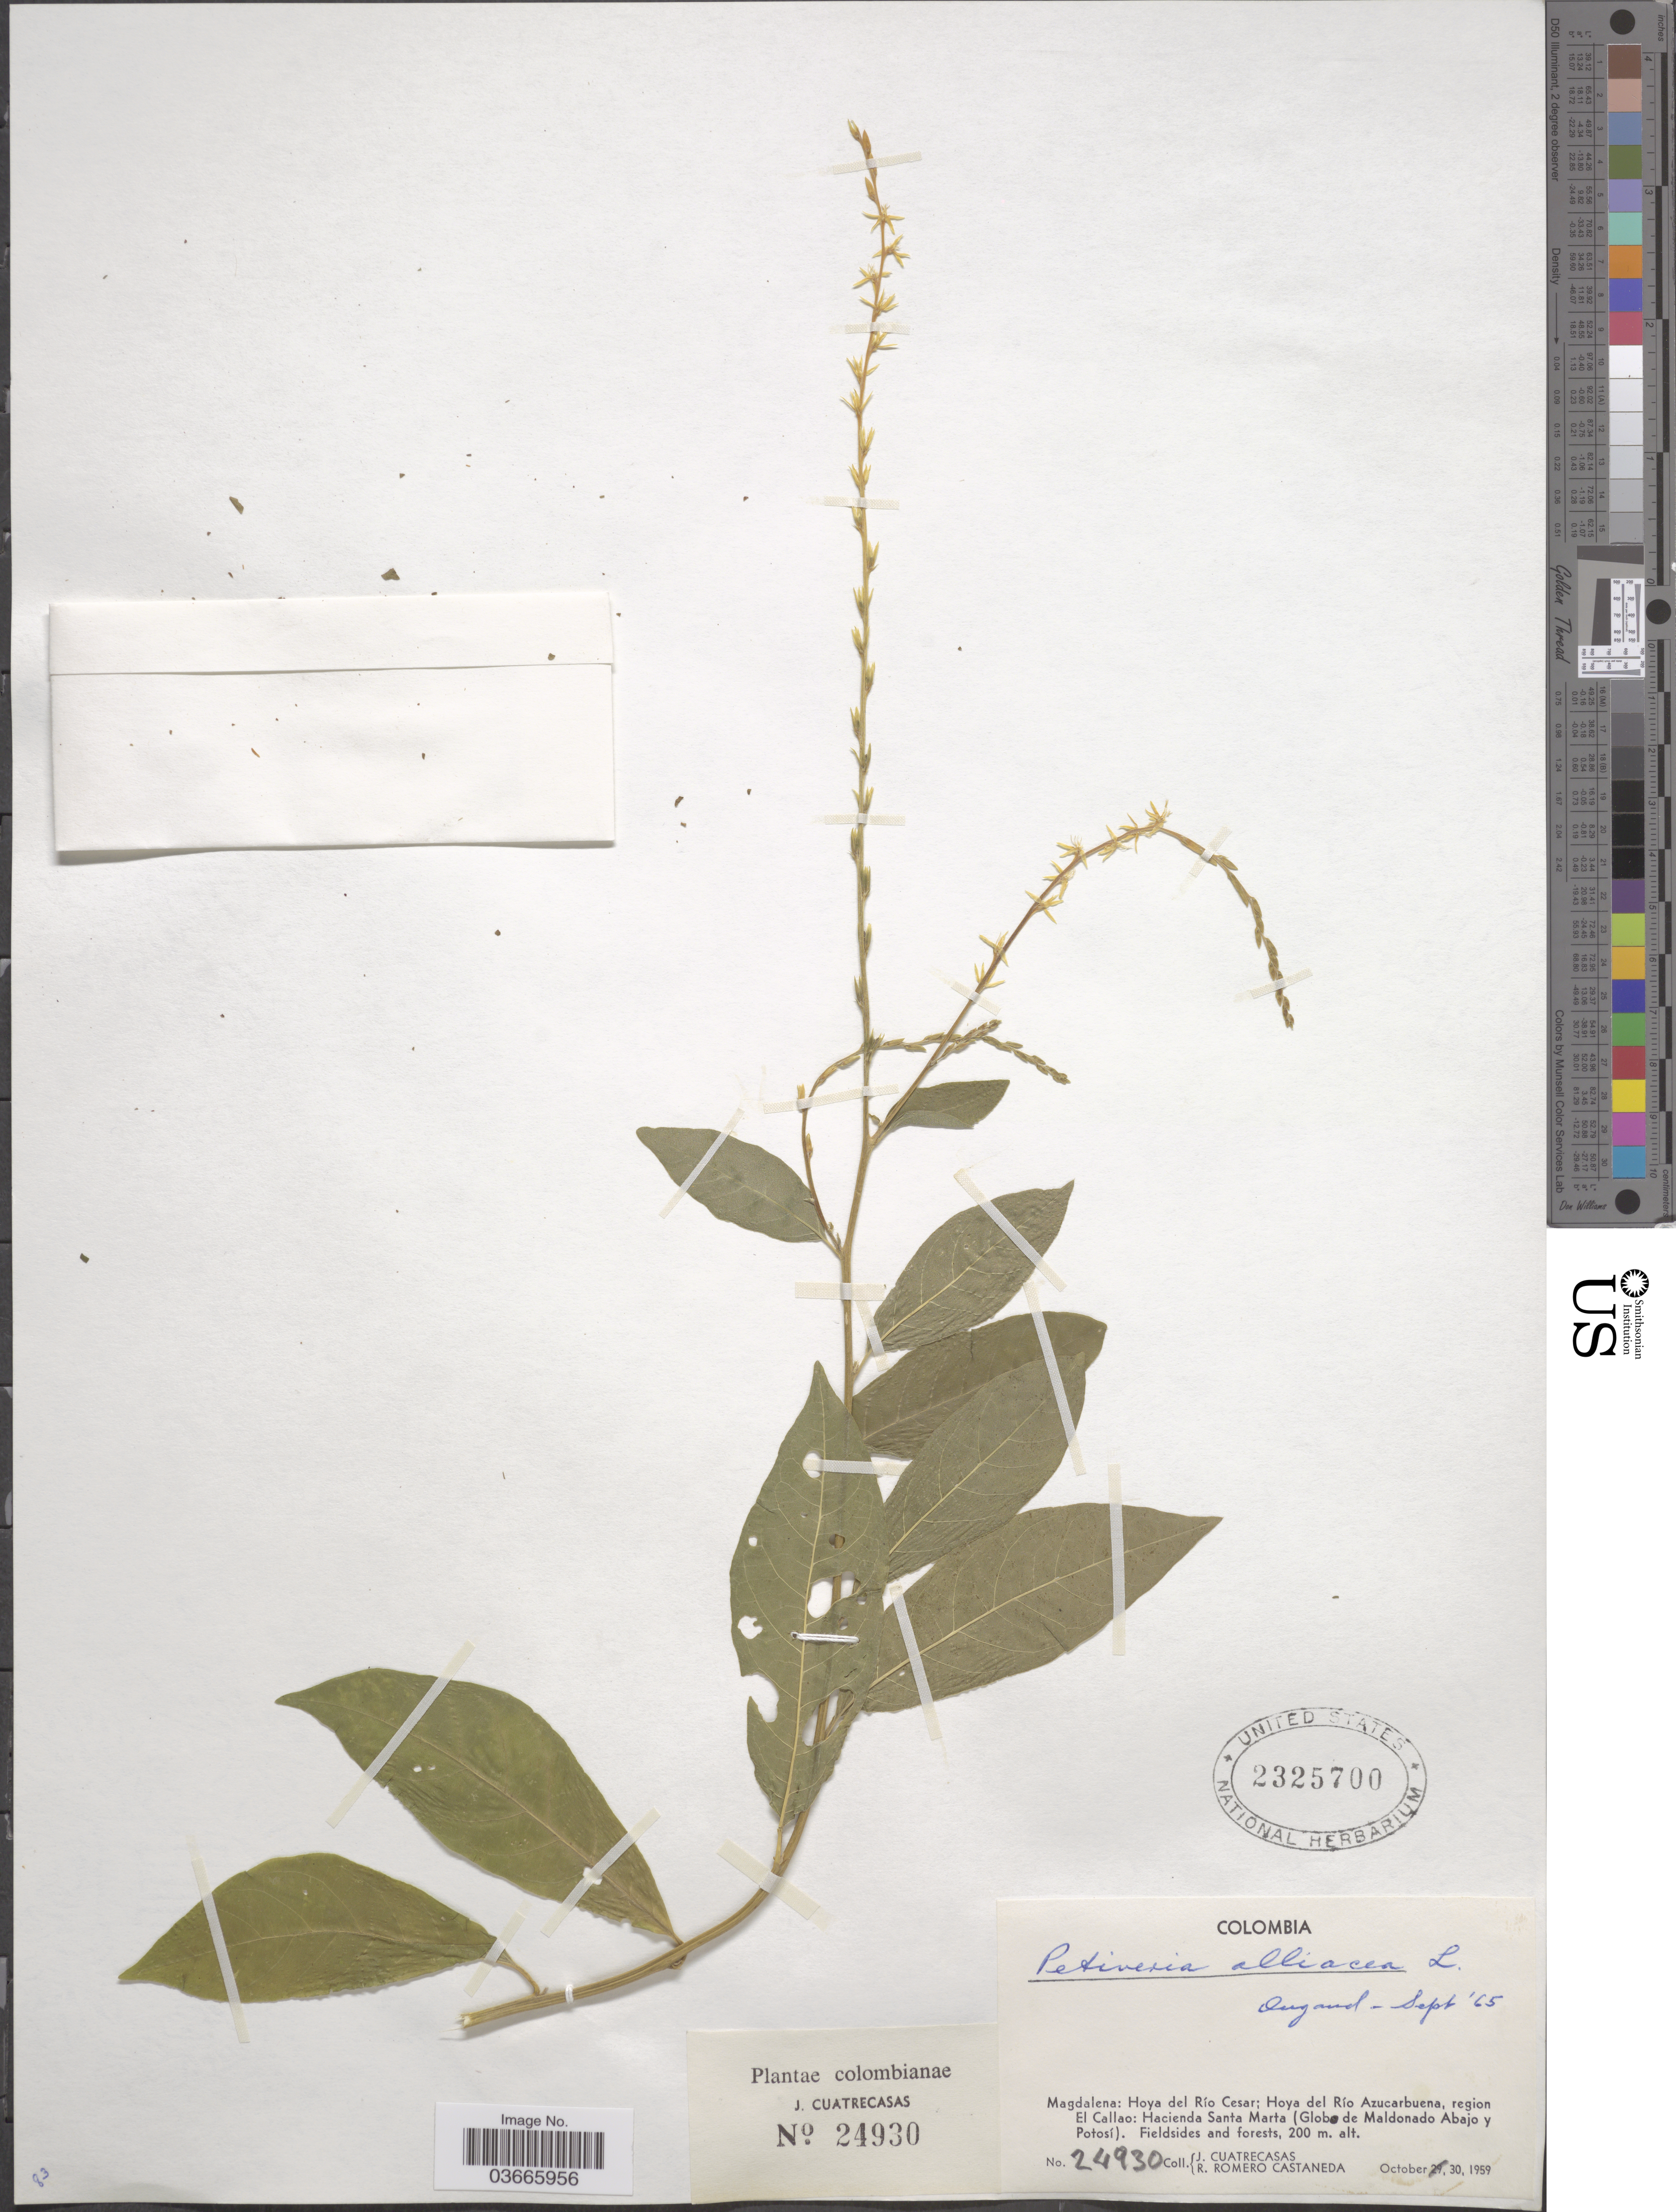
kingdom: Plantae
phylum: Tracheophyta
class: Magnoliopsida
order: Caryophyllales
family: Phytolaccaceae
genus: Petiveria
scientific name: Petiveria alliacea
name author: L.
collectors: J. Cuatrecasas & R. Romero Castañeda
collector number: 24930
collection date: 1959-10-30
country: Colombia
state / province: Magdalena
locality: Hoya del Río Cesar; Hoya del Río Azucarbuena, region El Callao: Hacienda Santa Marta (Globo de Maldonado Abajo y Potosí).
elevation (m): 200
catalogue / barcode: US 2325700